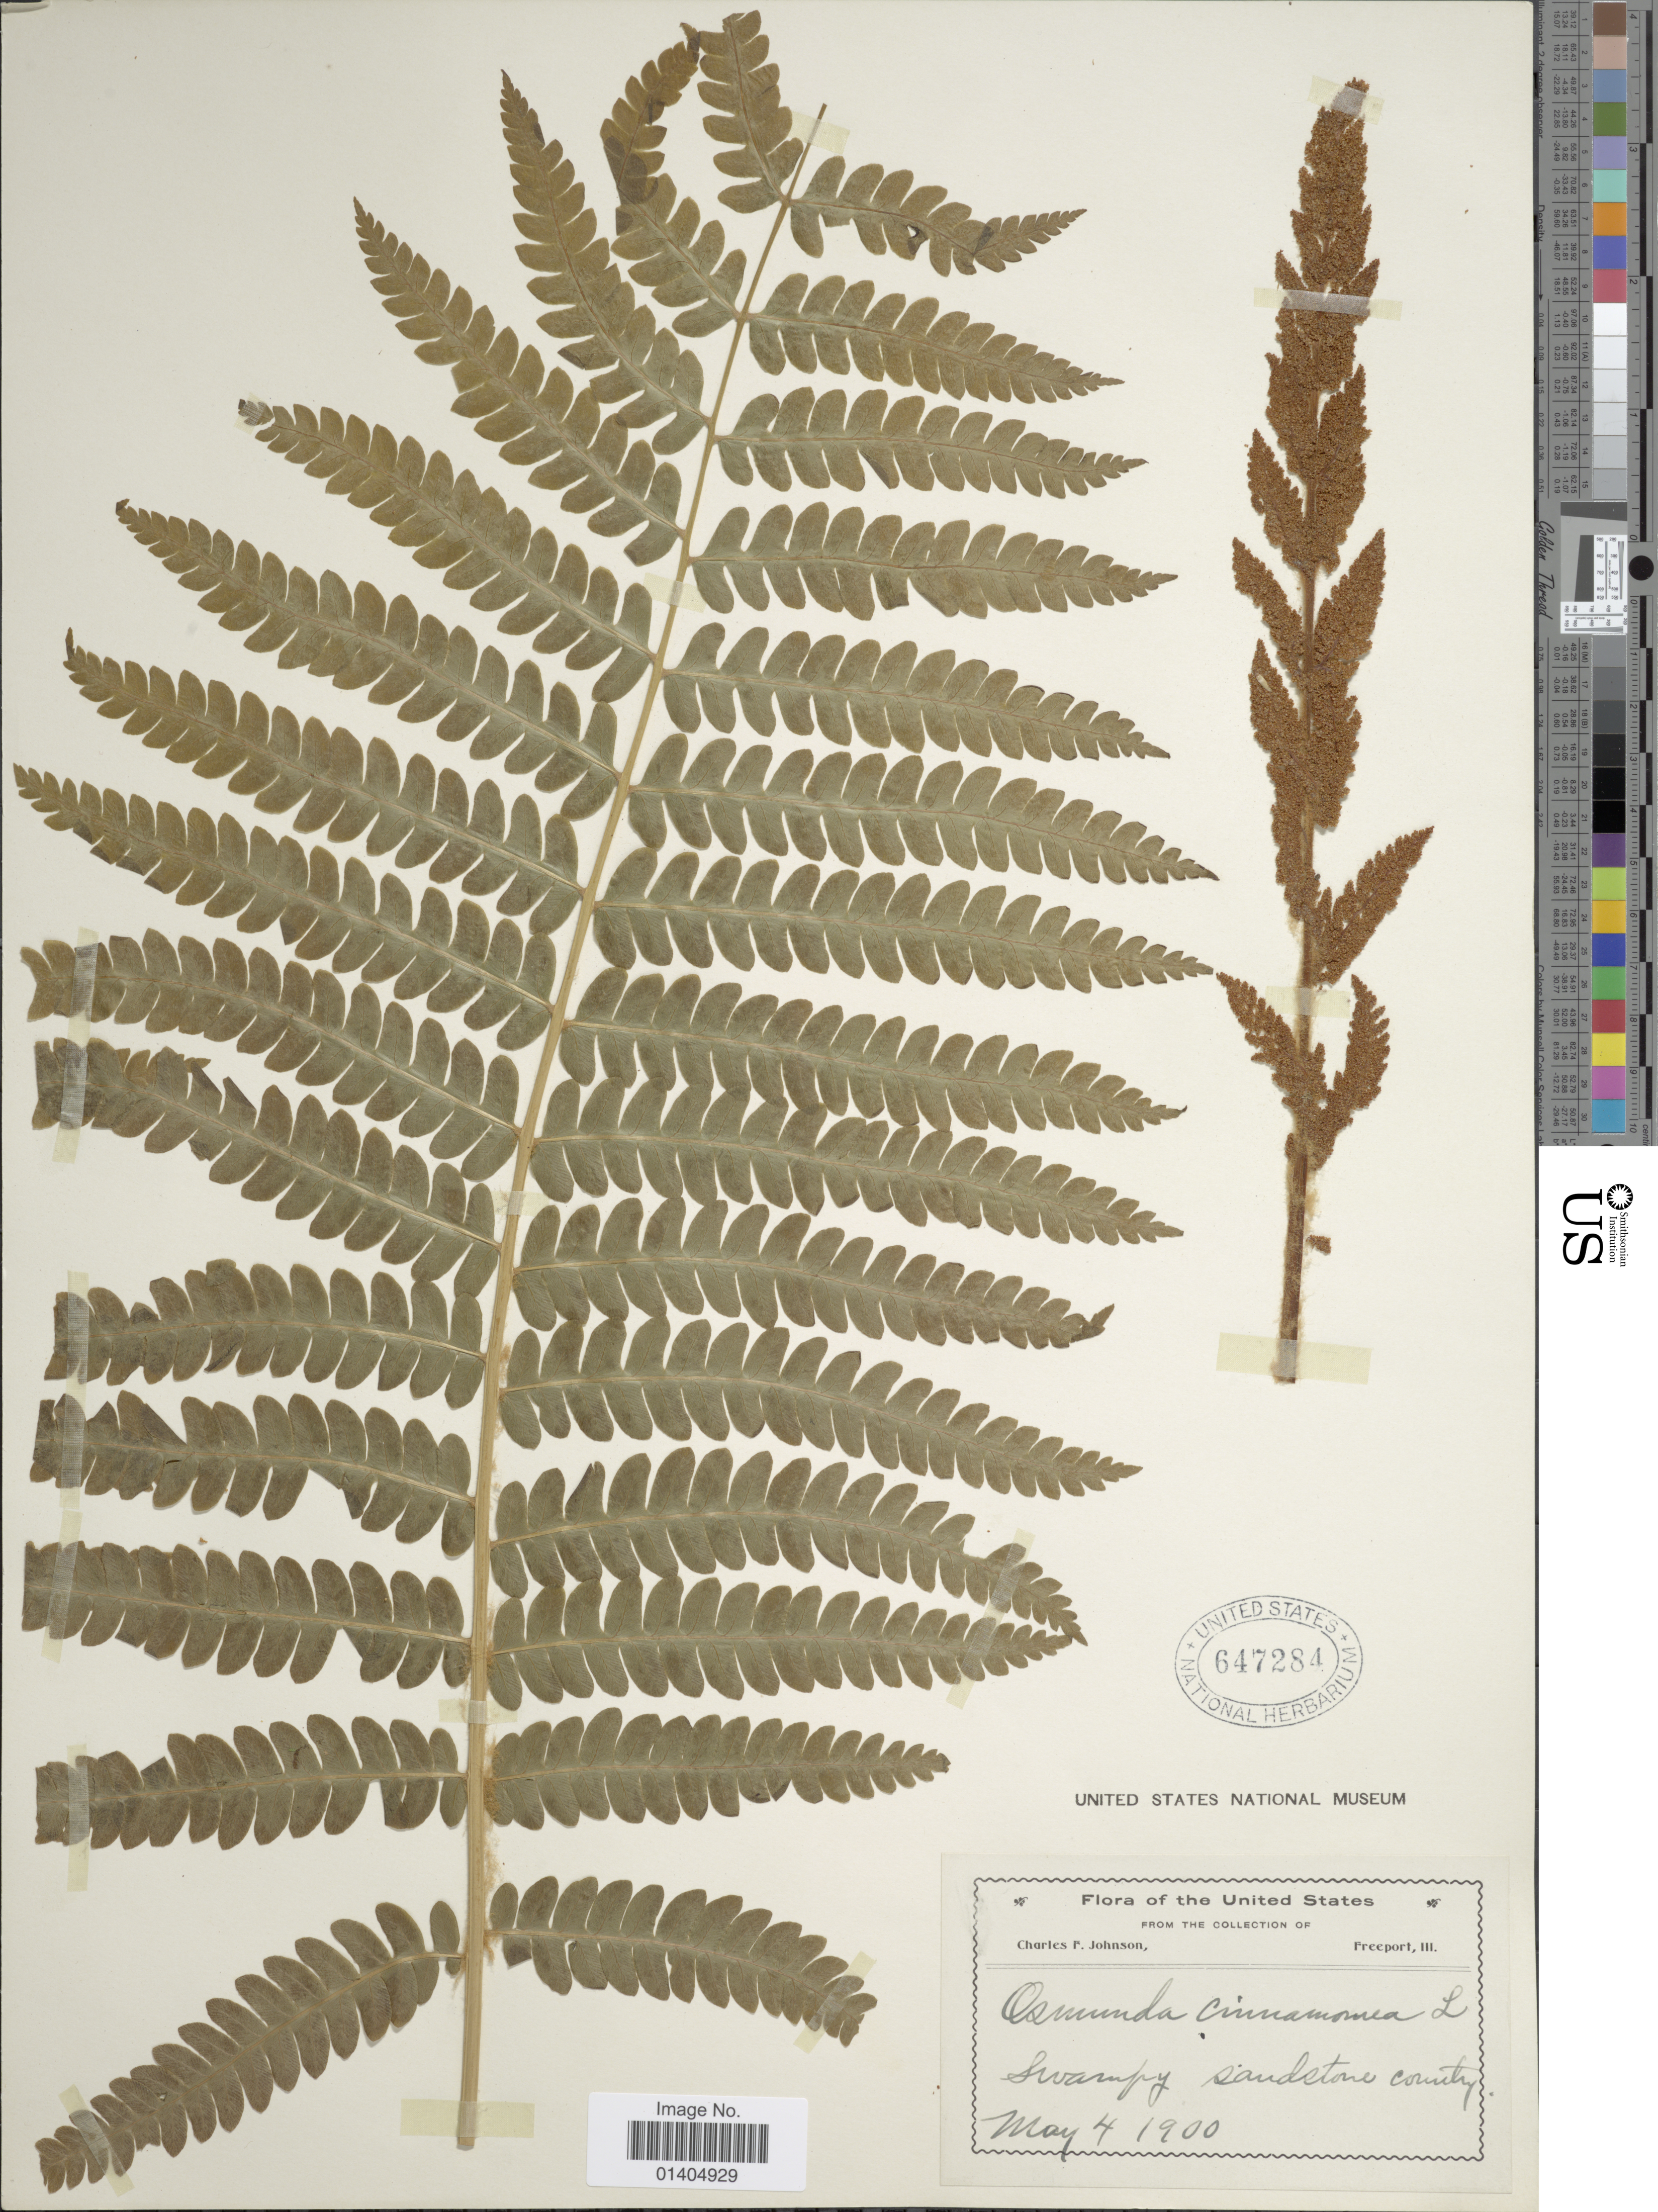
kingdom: Plantae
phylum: Tracheophyta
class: Polypodiopsida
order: Osmundales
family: Osmundaceae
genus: Osmundastrum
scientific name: Osmundastrum cinnamomeum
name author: (L.) C. Presl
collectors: C. F. Johnson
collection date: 1900-05-04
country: United States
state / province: Illinois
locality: Freeport, swampy sandstone country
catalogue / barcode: US 647284